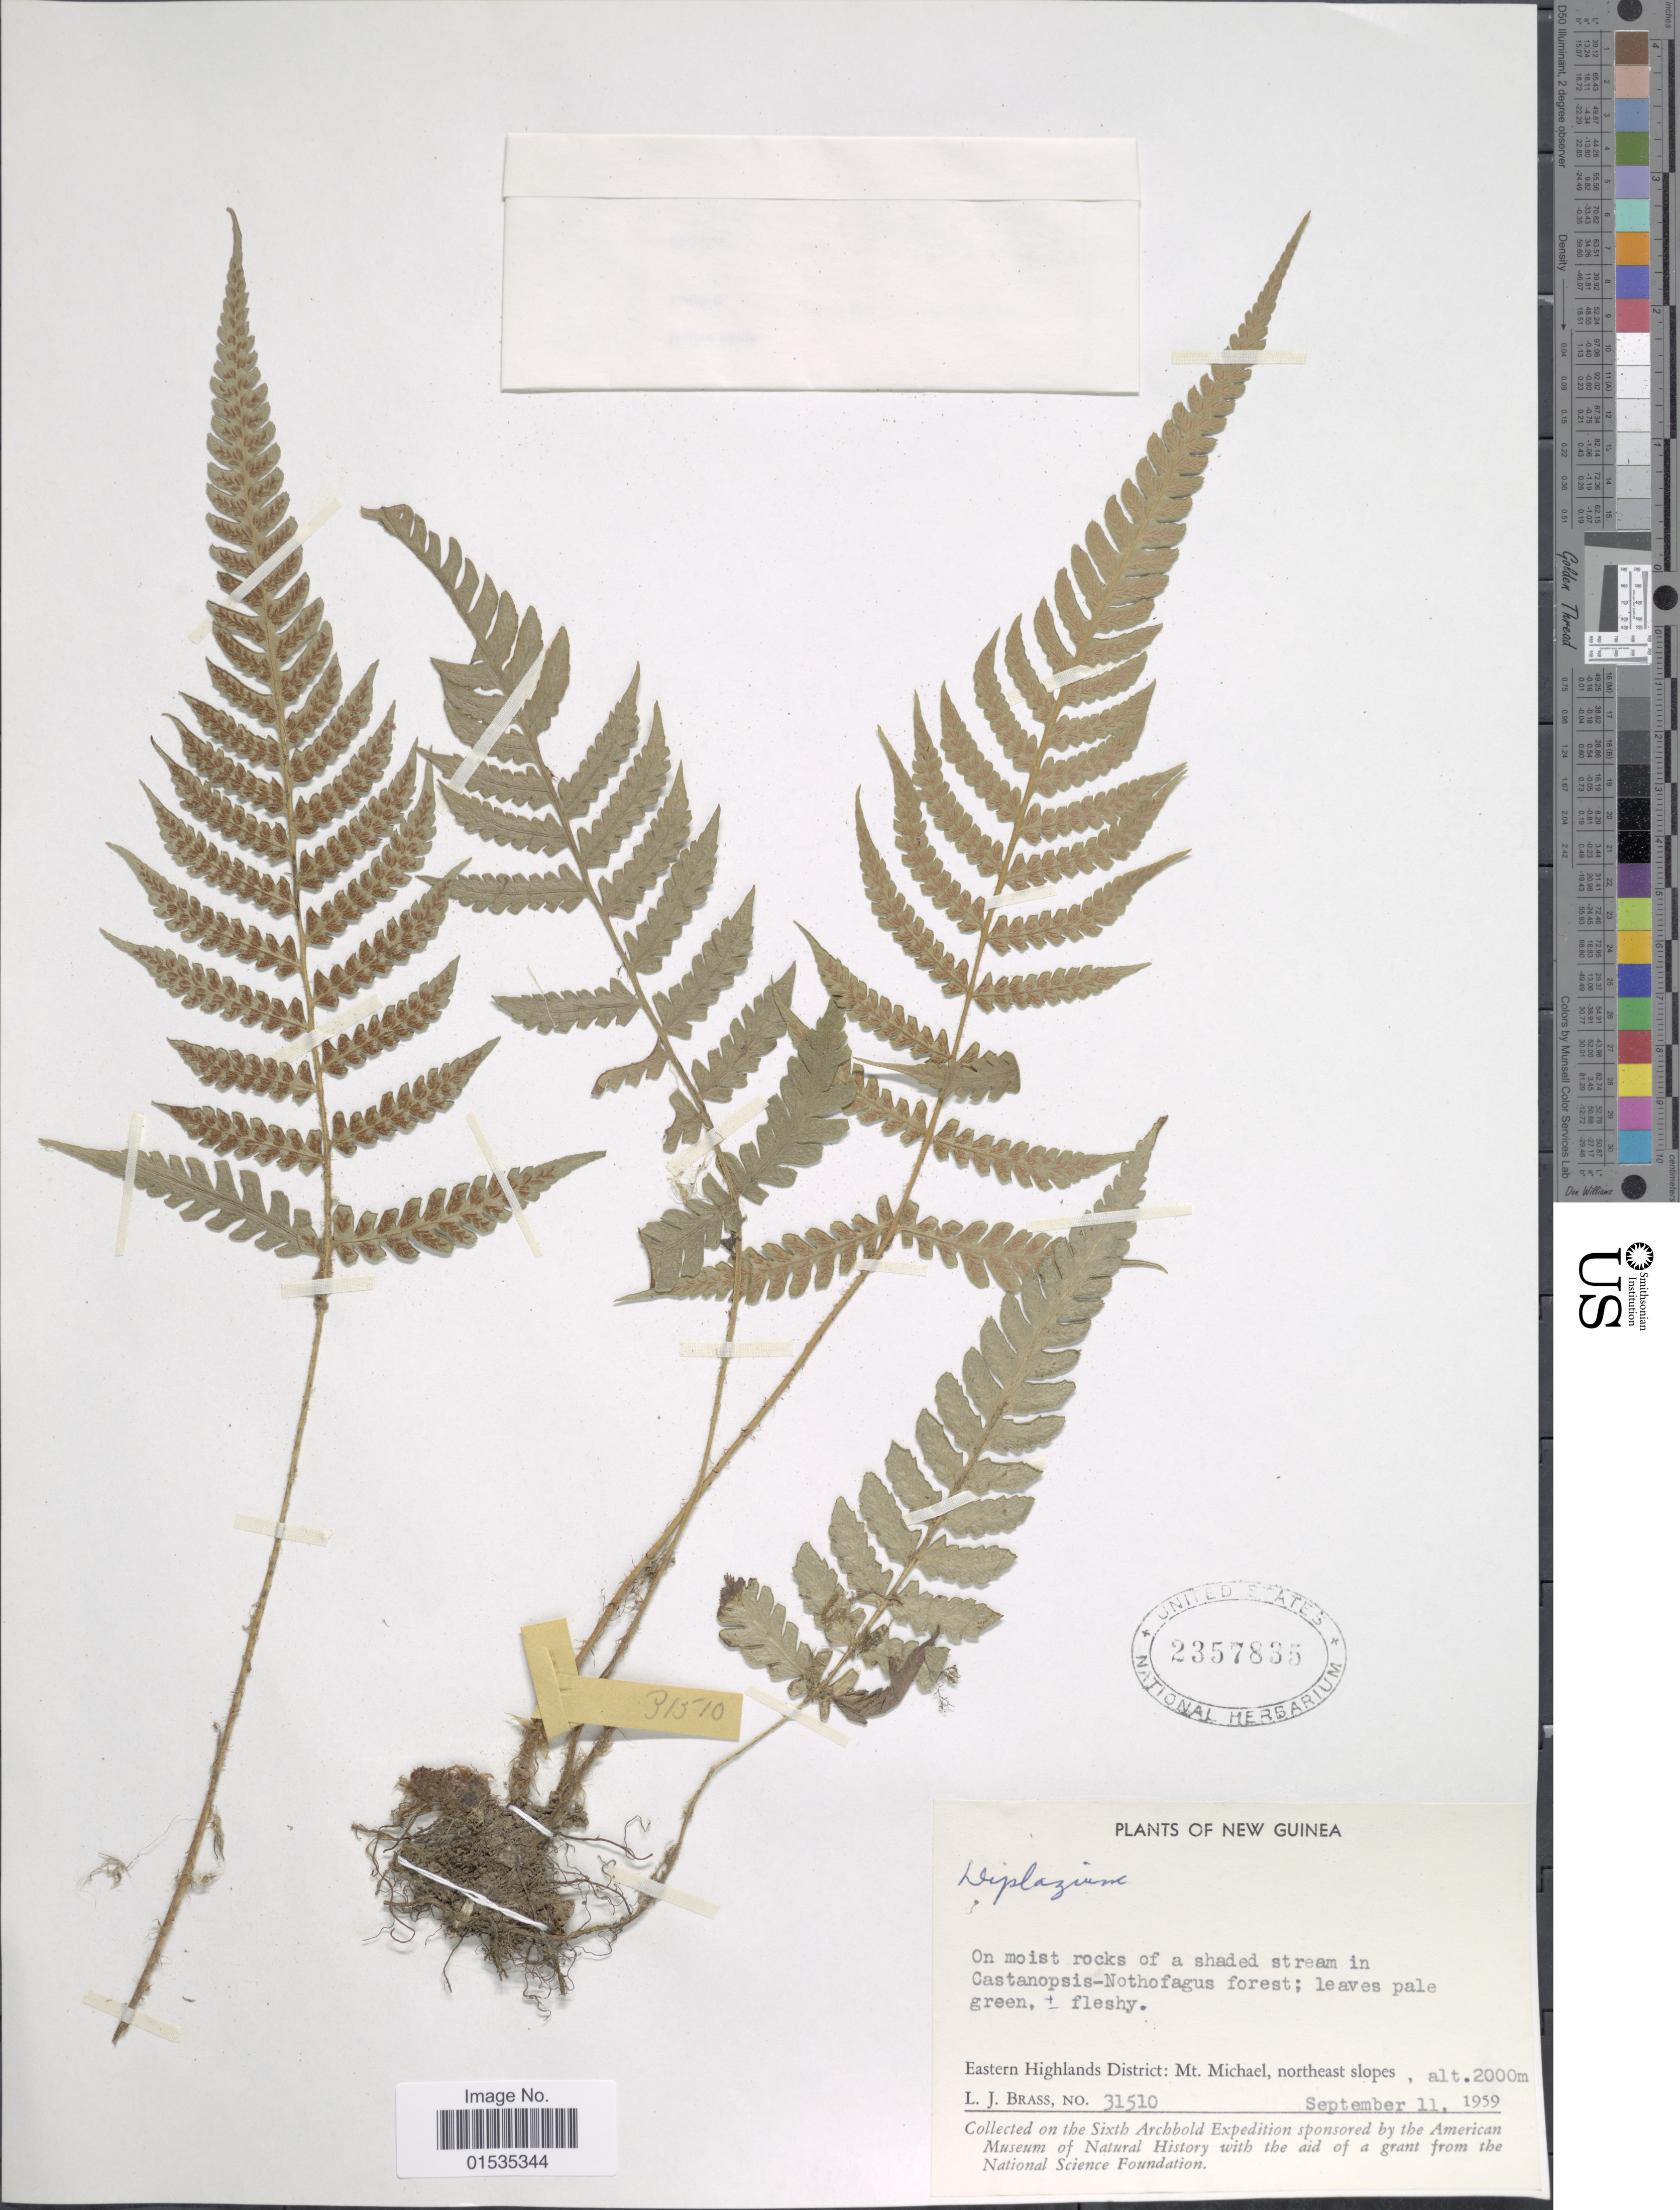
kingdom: Plantae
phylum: Tracheophyta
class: Polypodiopsida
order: Polypodiales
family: Athyriaceae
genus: Diplazium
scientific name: Diplazium sp.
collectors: L. J. Brass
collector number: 31510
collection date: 1959-09-11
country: Papua New Guinea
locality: Eastern Higlands District; Mt. Michael, northeast slopes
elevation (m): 2000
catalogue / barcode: US 2357835